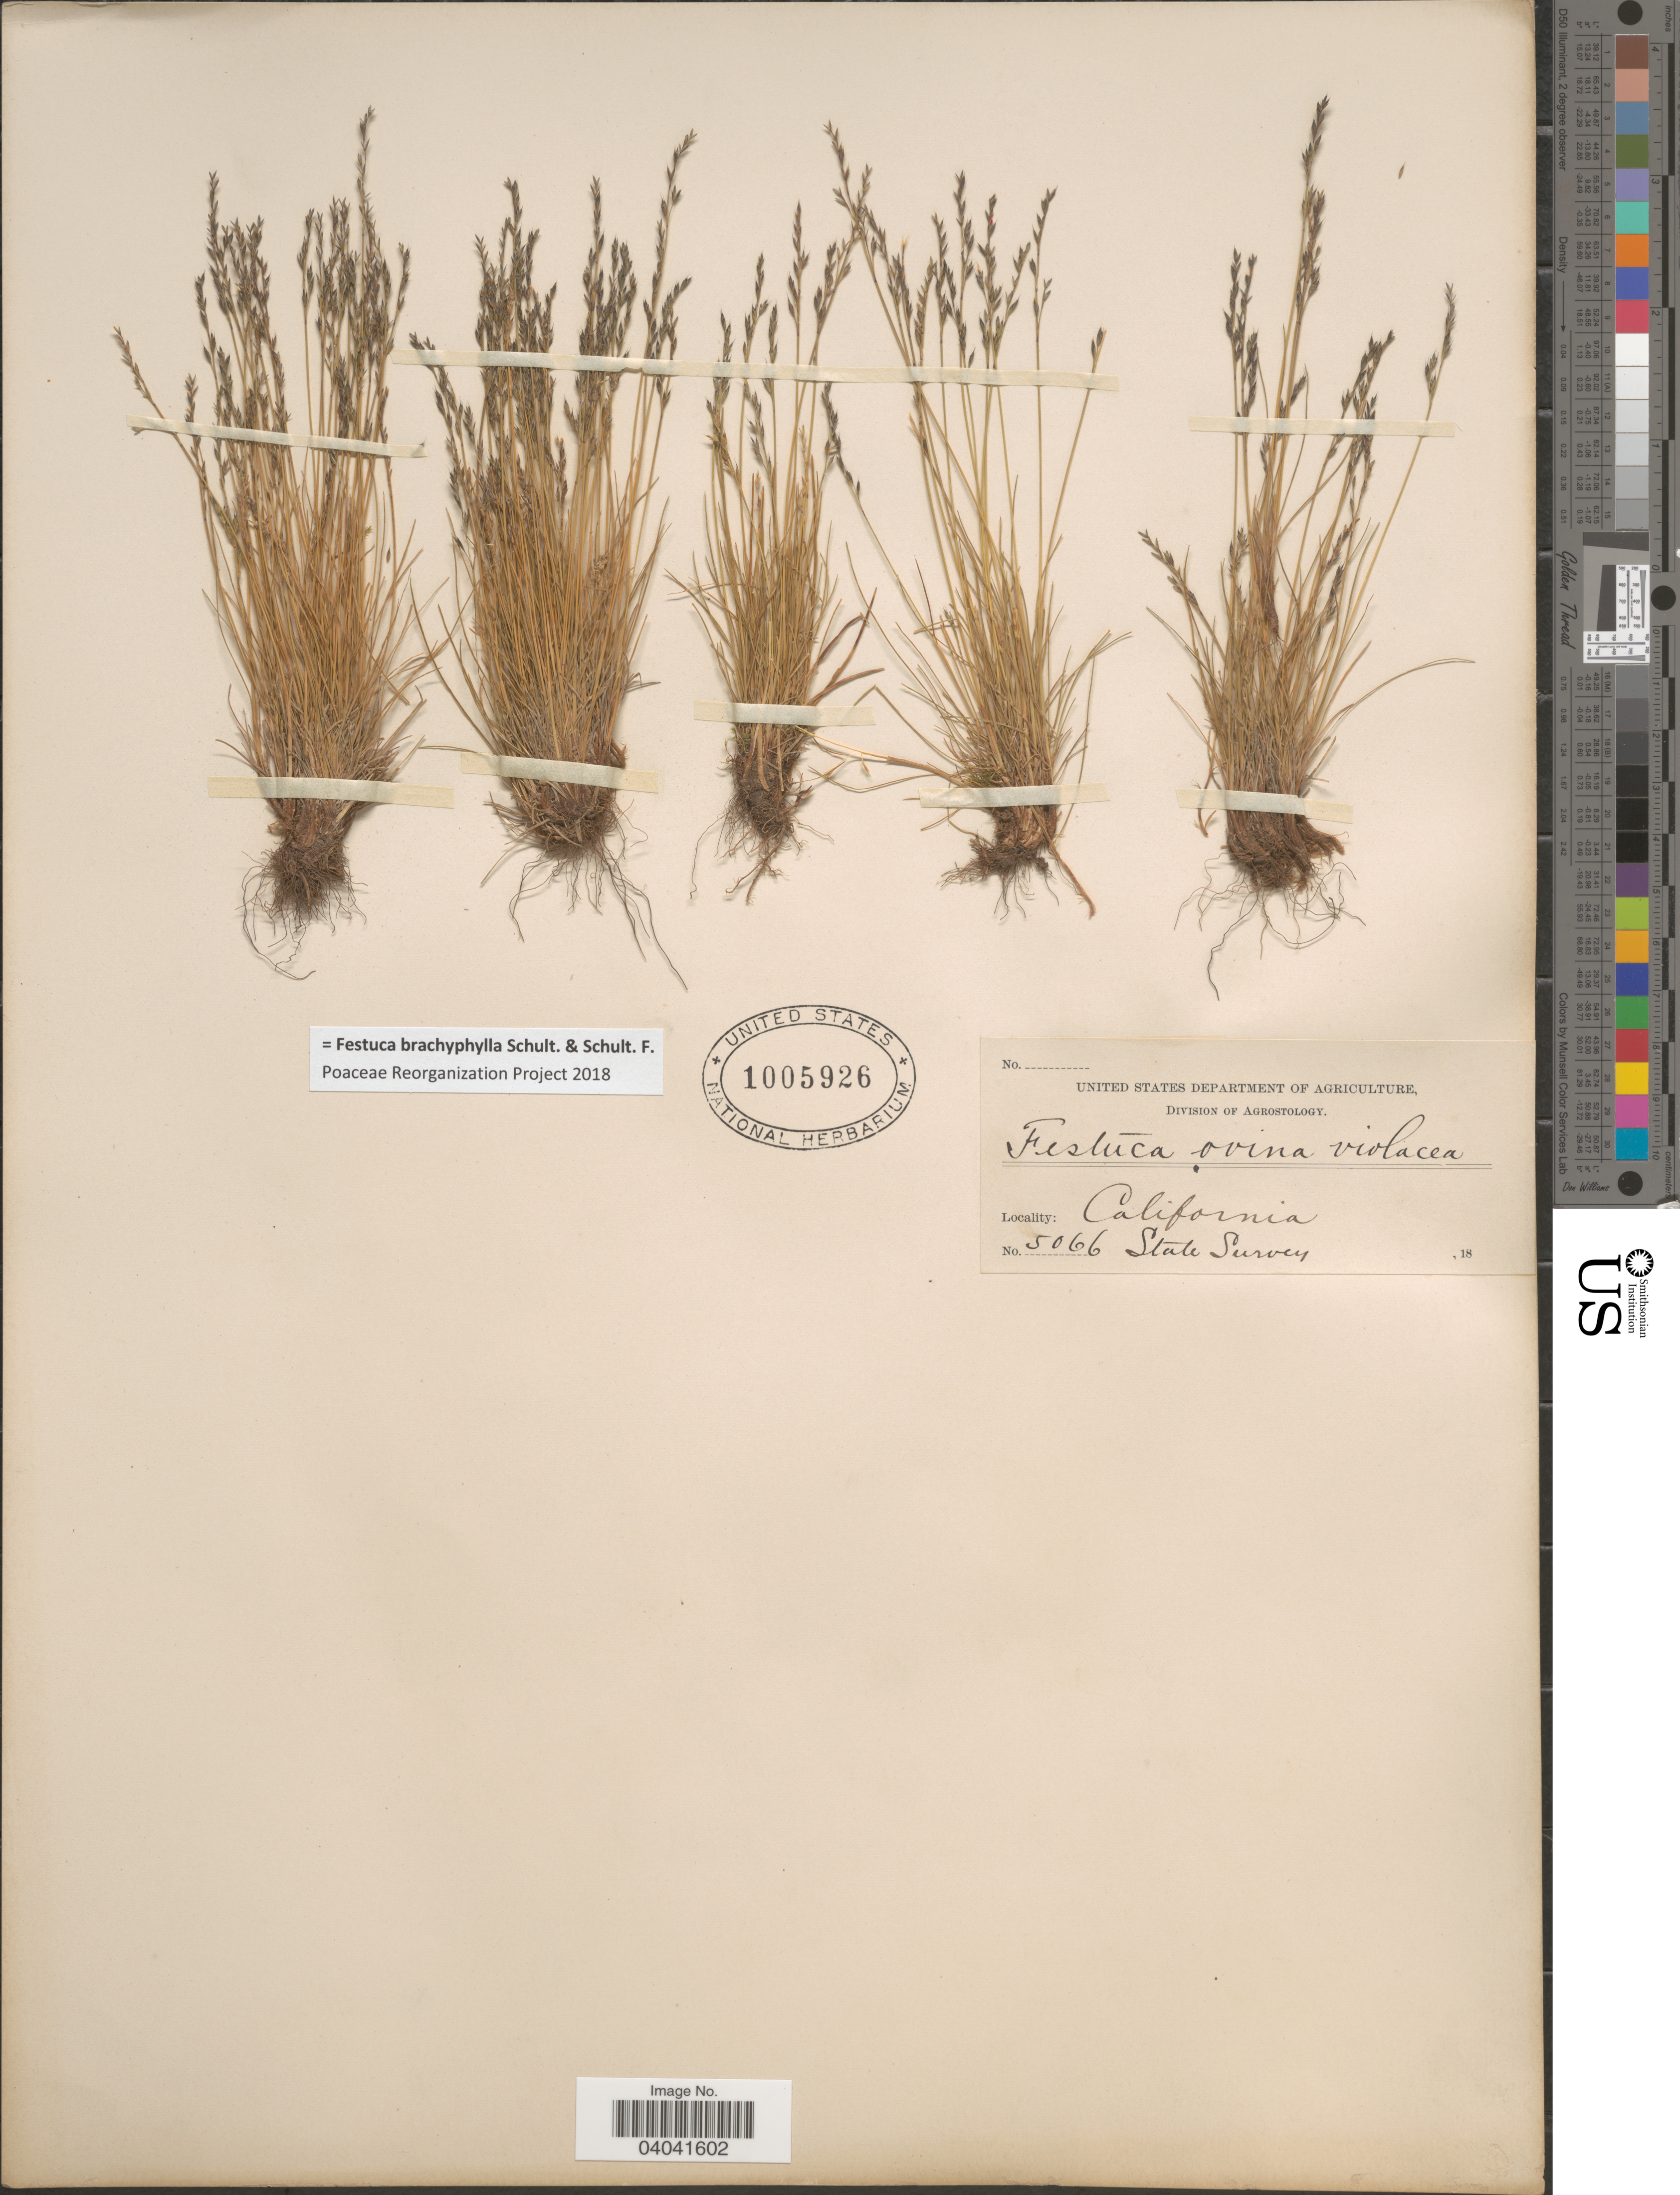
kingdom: Plantae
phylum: Tracheophyta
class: Liliopsida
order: Poales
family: Poaceae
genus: Festuca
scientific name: Festuca brachyphylla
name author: Schult. & Schult. f.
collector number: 5066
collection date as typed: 18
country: United States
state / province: California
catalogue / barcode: US 1005926